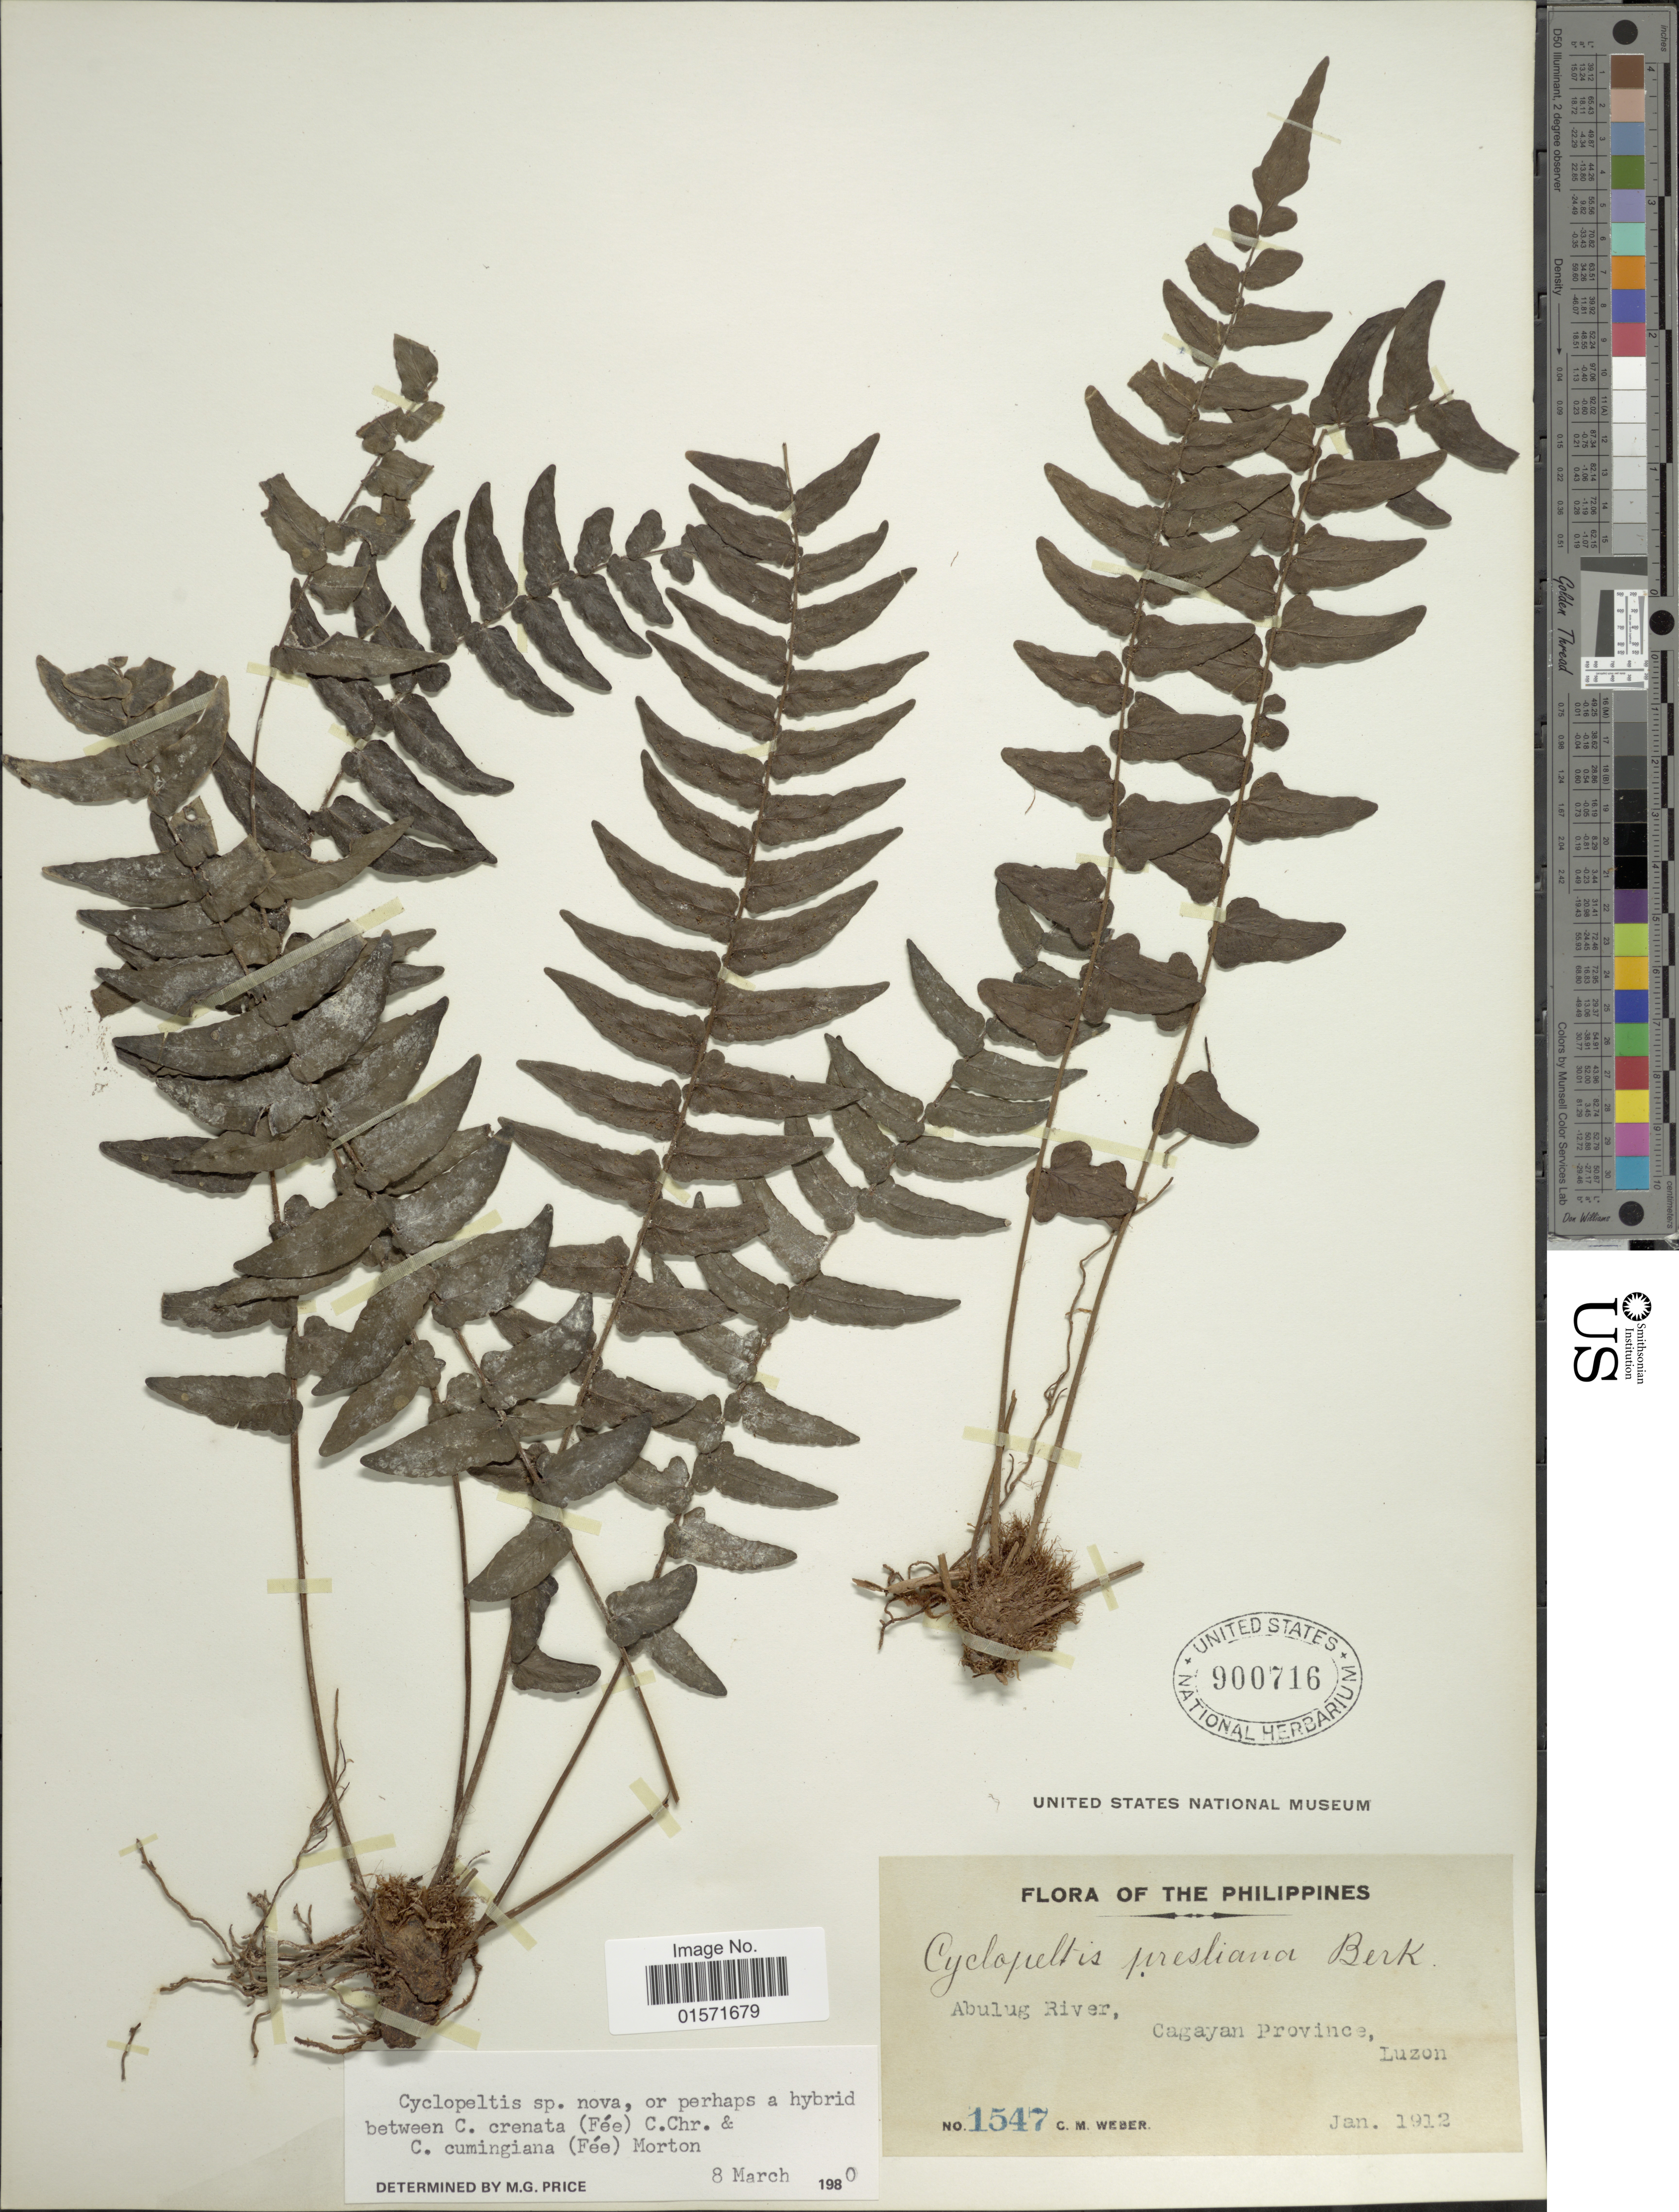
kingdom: Plantae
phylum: Tracheophyta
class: Polypodiopsida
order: Polypodiales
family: Lomariopsidaceae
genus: Cyclopeltis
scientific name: Cyclopeltis presliana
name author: (Mett.) Berkeley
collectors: C. M. Weber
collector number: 1547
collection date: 1912-01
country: Philippines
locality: Abulug River. Cagayan Province, Luzon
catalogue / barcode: US 900716